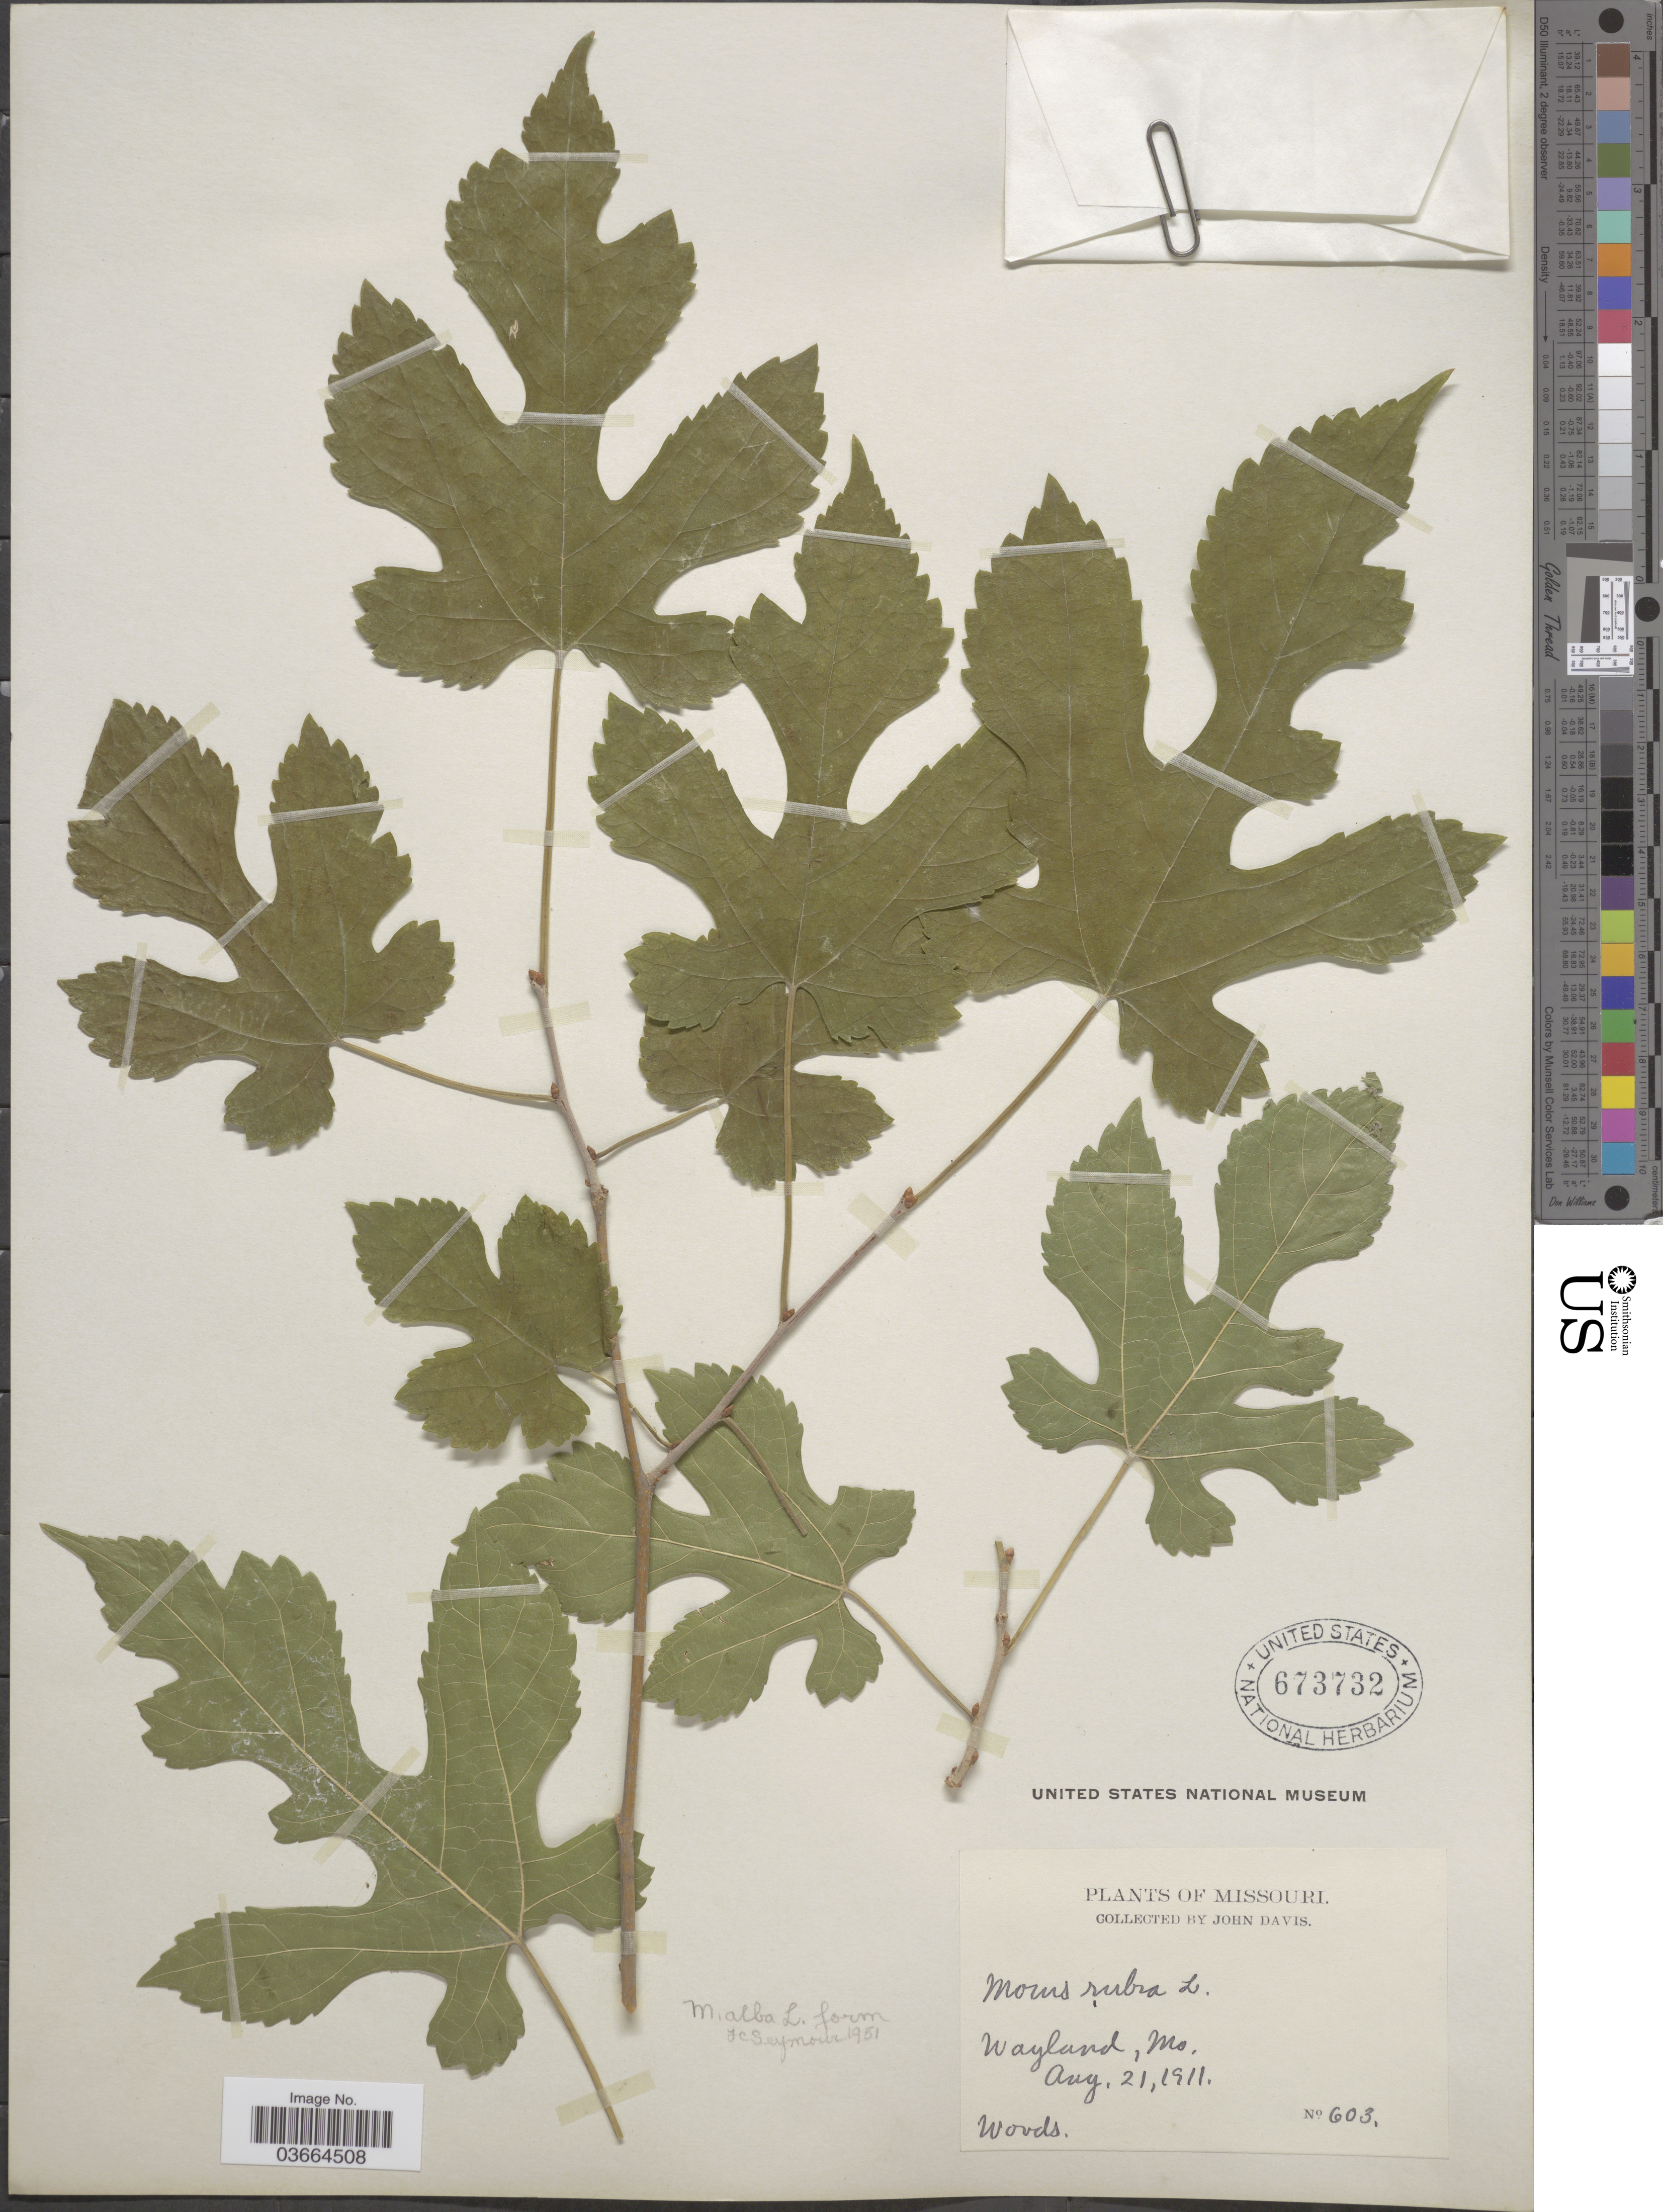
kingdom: Plantae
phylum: Tracheophyta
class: Magnoliopsida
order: Rosales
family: Moraceae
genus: Morus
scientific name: Morus alba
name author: L.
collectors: J. Davis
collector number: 603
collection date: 1911-08-21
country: United States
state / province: Missouri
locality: Wayland.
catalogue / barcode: US 673732